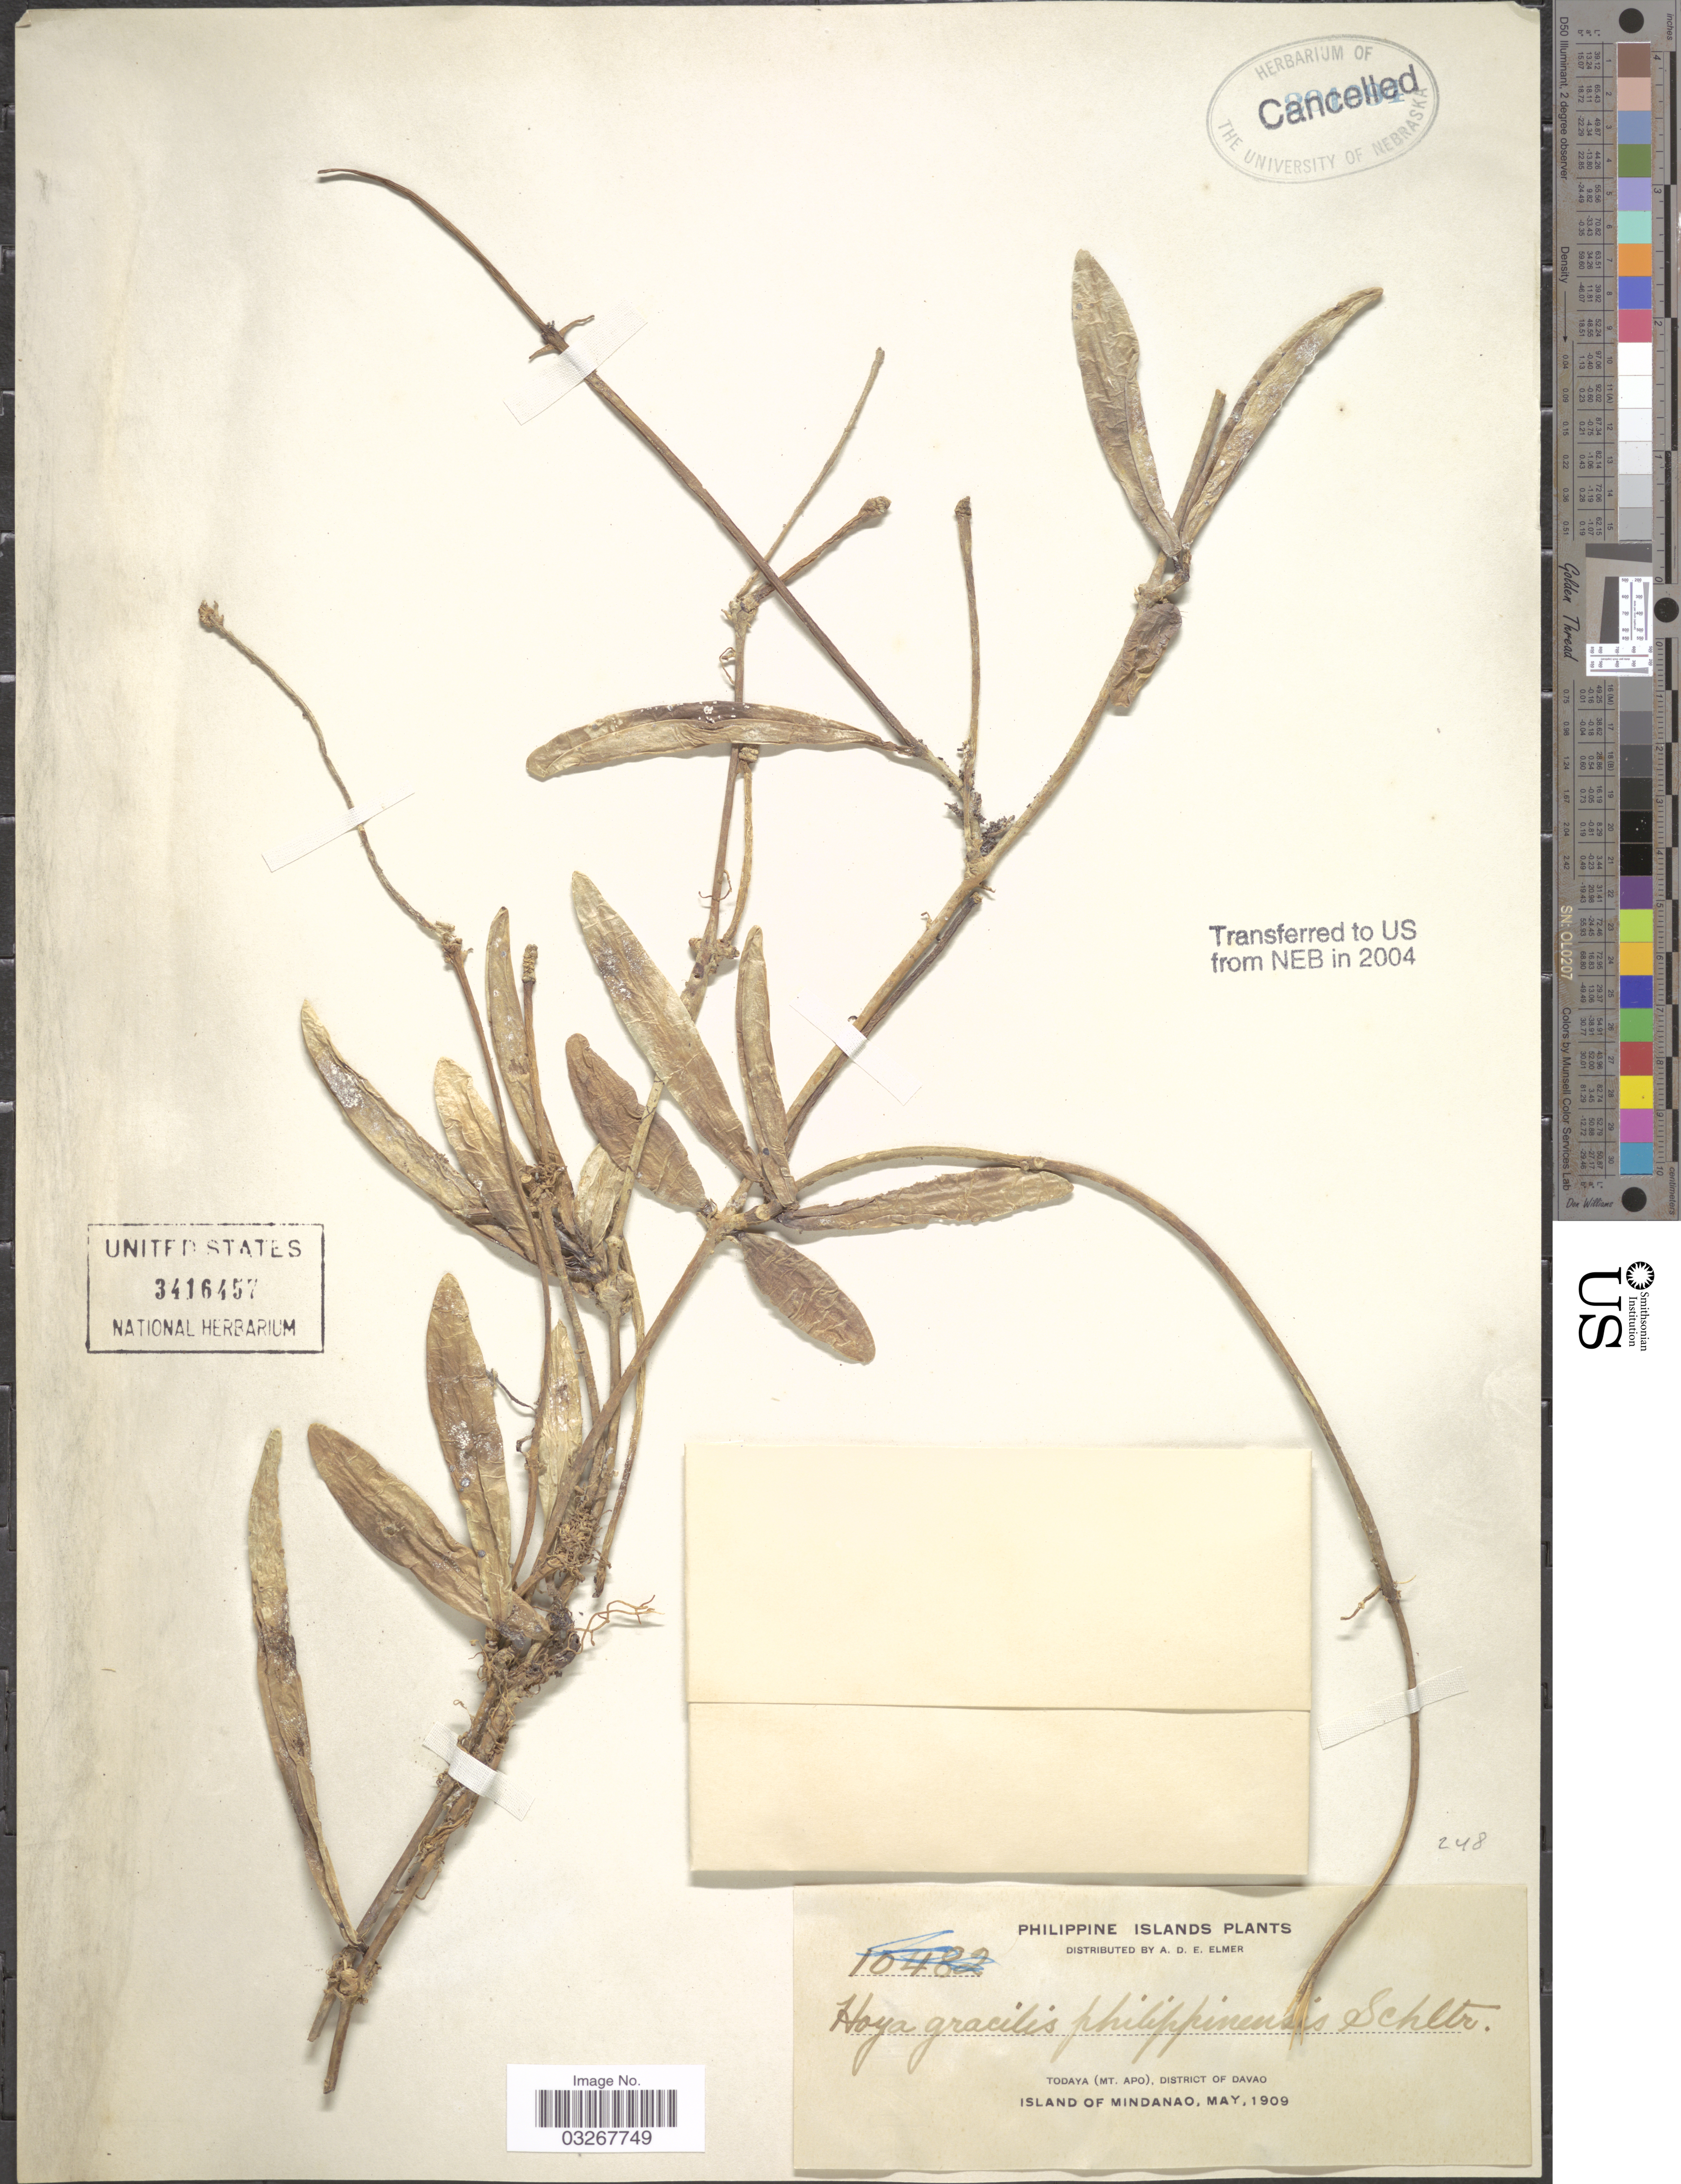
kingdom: Plantae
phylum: Tracheophyta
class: Magnoliopsida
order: Gentianales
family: Apocynaceae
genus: Hoya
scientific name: Hoya gracilis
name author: Schltr.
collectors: A. D. E. Elmer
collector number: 10482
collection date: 1909-05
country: Philippines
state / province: Davao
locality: Todaya (Mt. Apo), District of Davao. Island of Mindanao.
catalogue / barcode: US 3416457